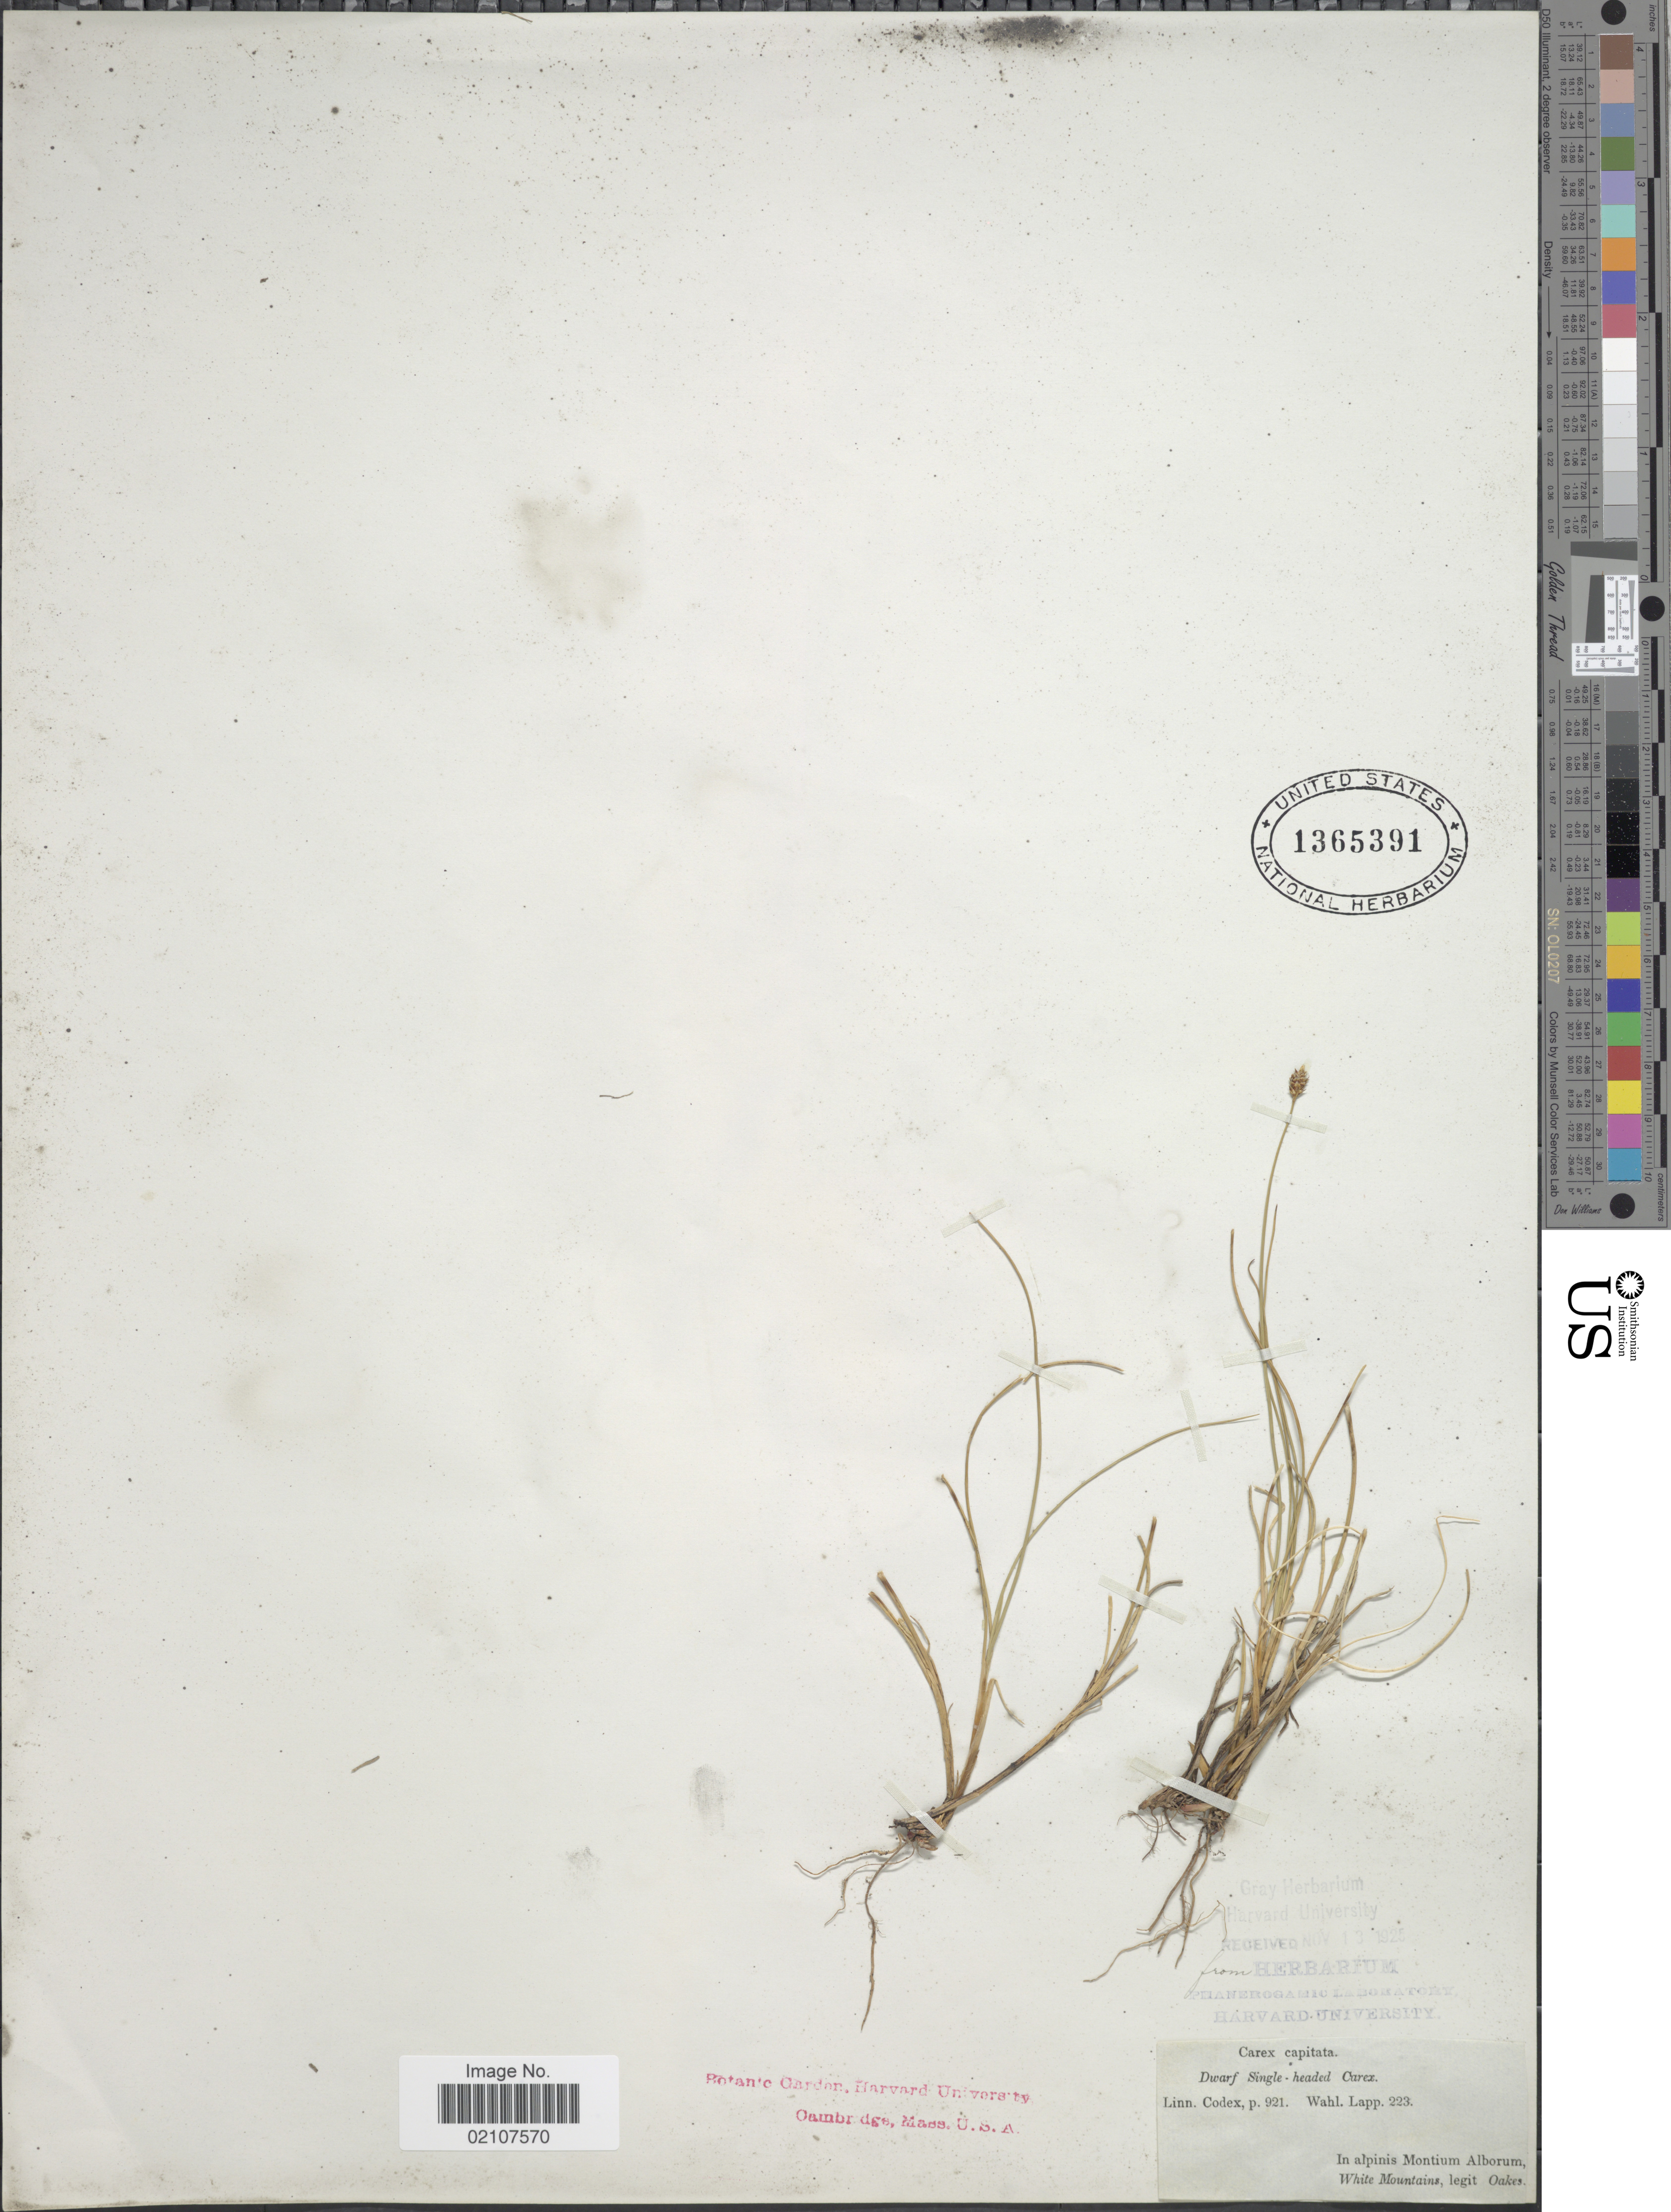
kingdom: Plantae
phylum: Tracheophyta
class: Liliopsida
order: Poales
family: Cyperaceae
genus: Carex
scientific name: Carex capitata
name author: L.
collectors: -. Oakes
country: United States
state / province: New Hampshire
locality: In alpinis Montium Alborum, White Mountains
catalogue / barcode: US 1365391